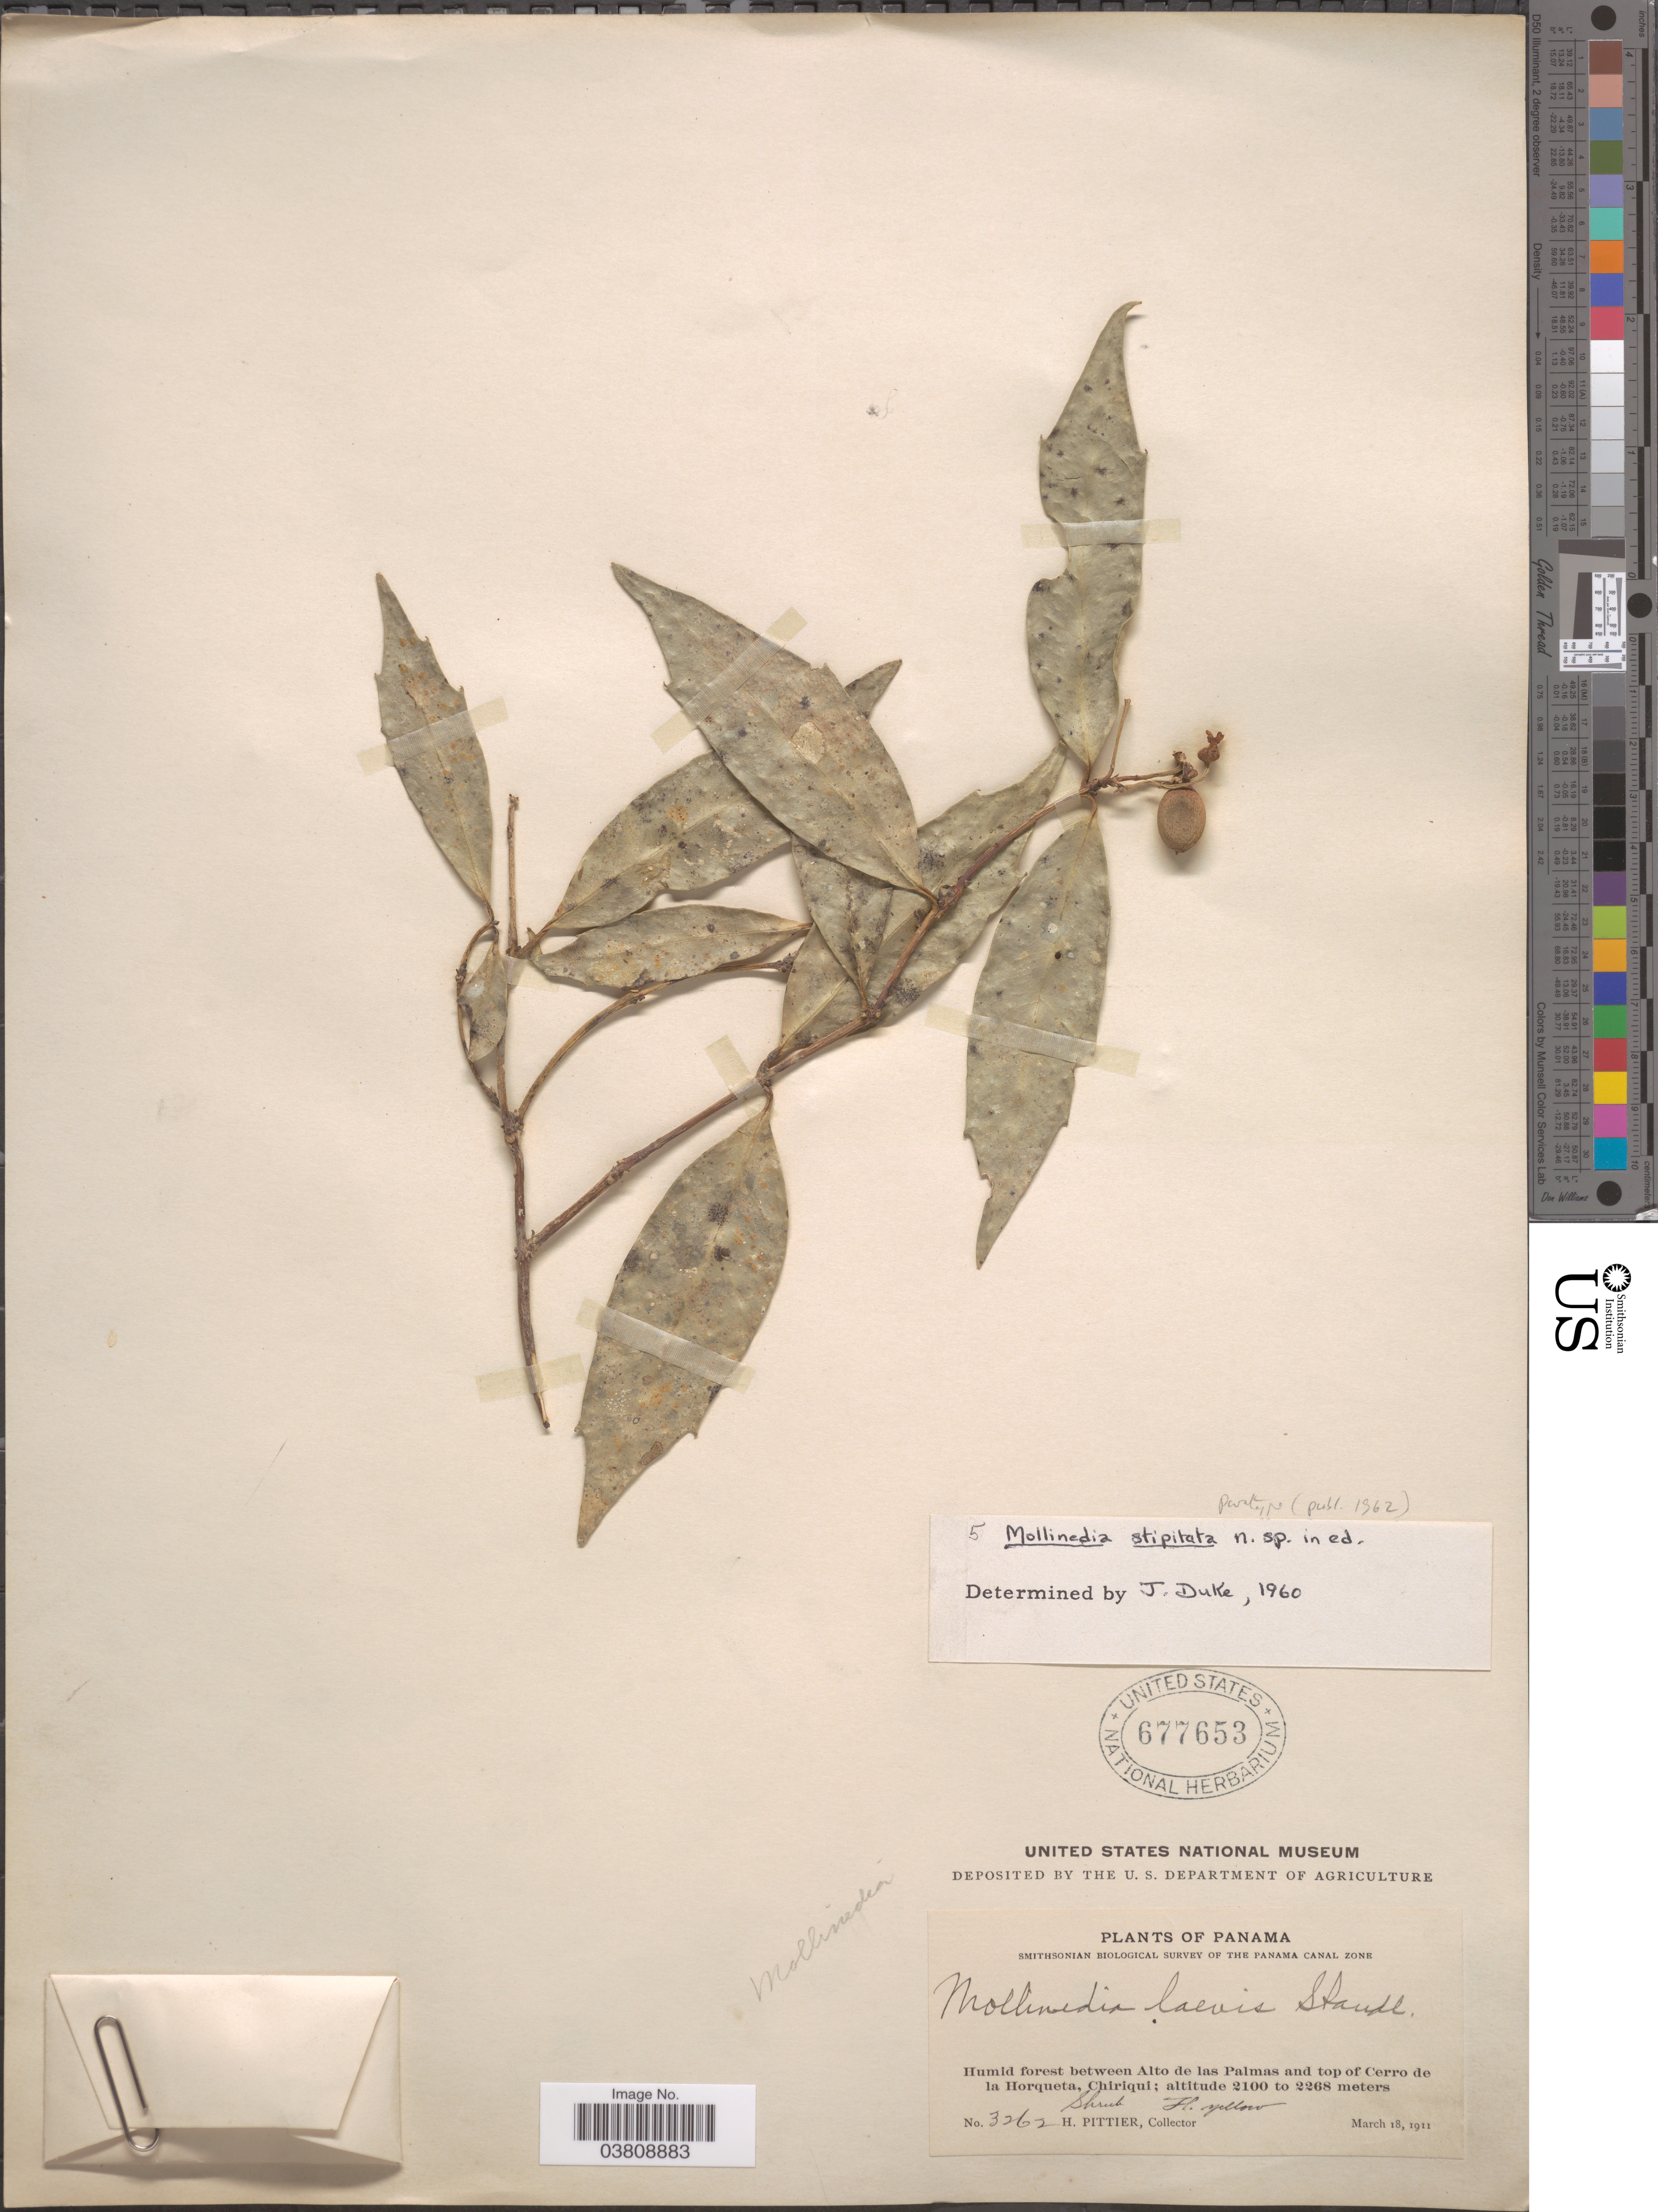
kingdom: Plantae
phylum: Tracheophyta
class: Magnoliopsida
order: Laurales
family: Monimiaceae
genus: Mollinedia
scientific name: Mollinedia stipitata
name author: J.A. Duke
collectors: H. F. Pittier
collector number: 3262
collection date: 1911-03-18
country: Panama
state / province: Chiriqui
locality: Humid forest between Alto de las Palmas and top of Cerro de la Horqueta.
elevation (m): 2100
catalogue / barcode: US 677653